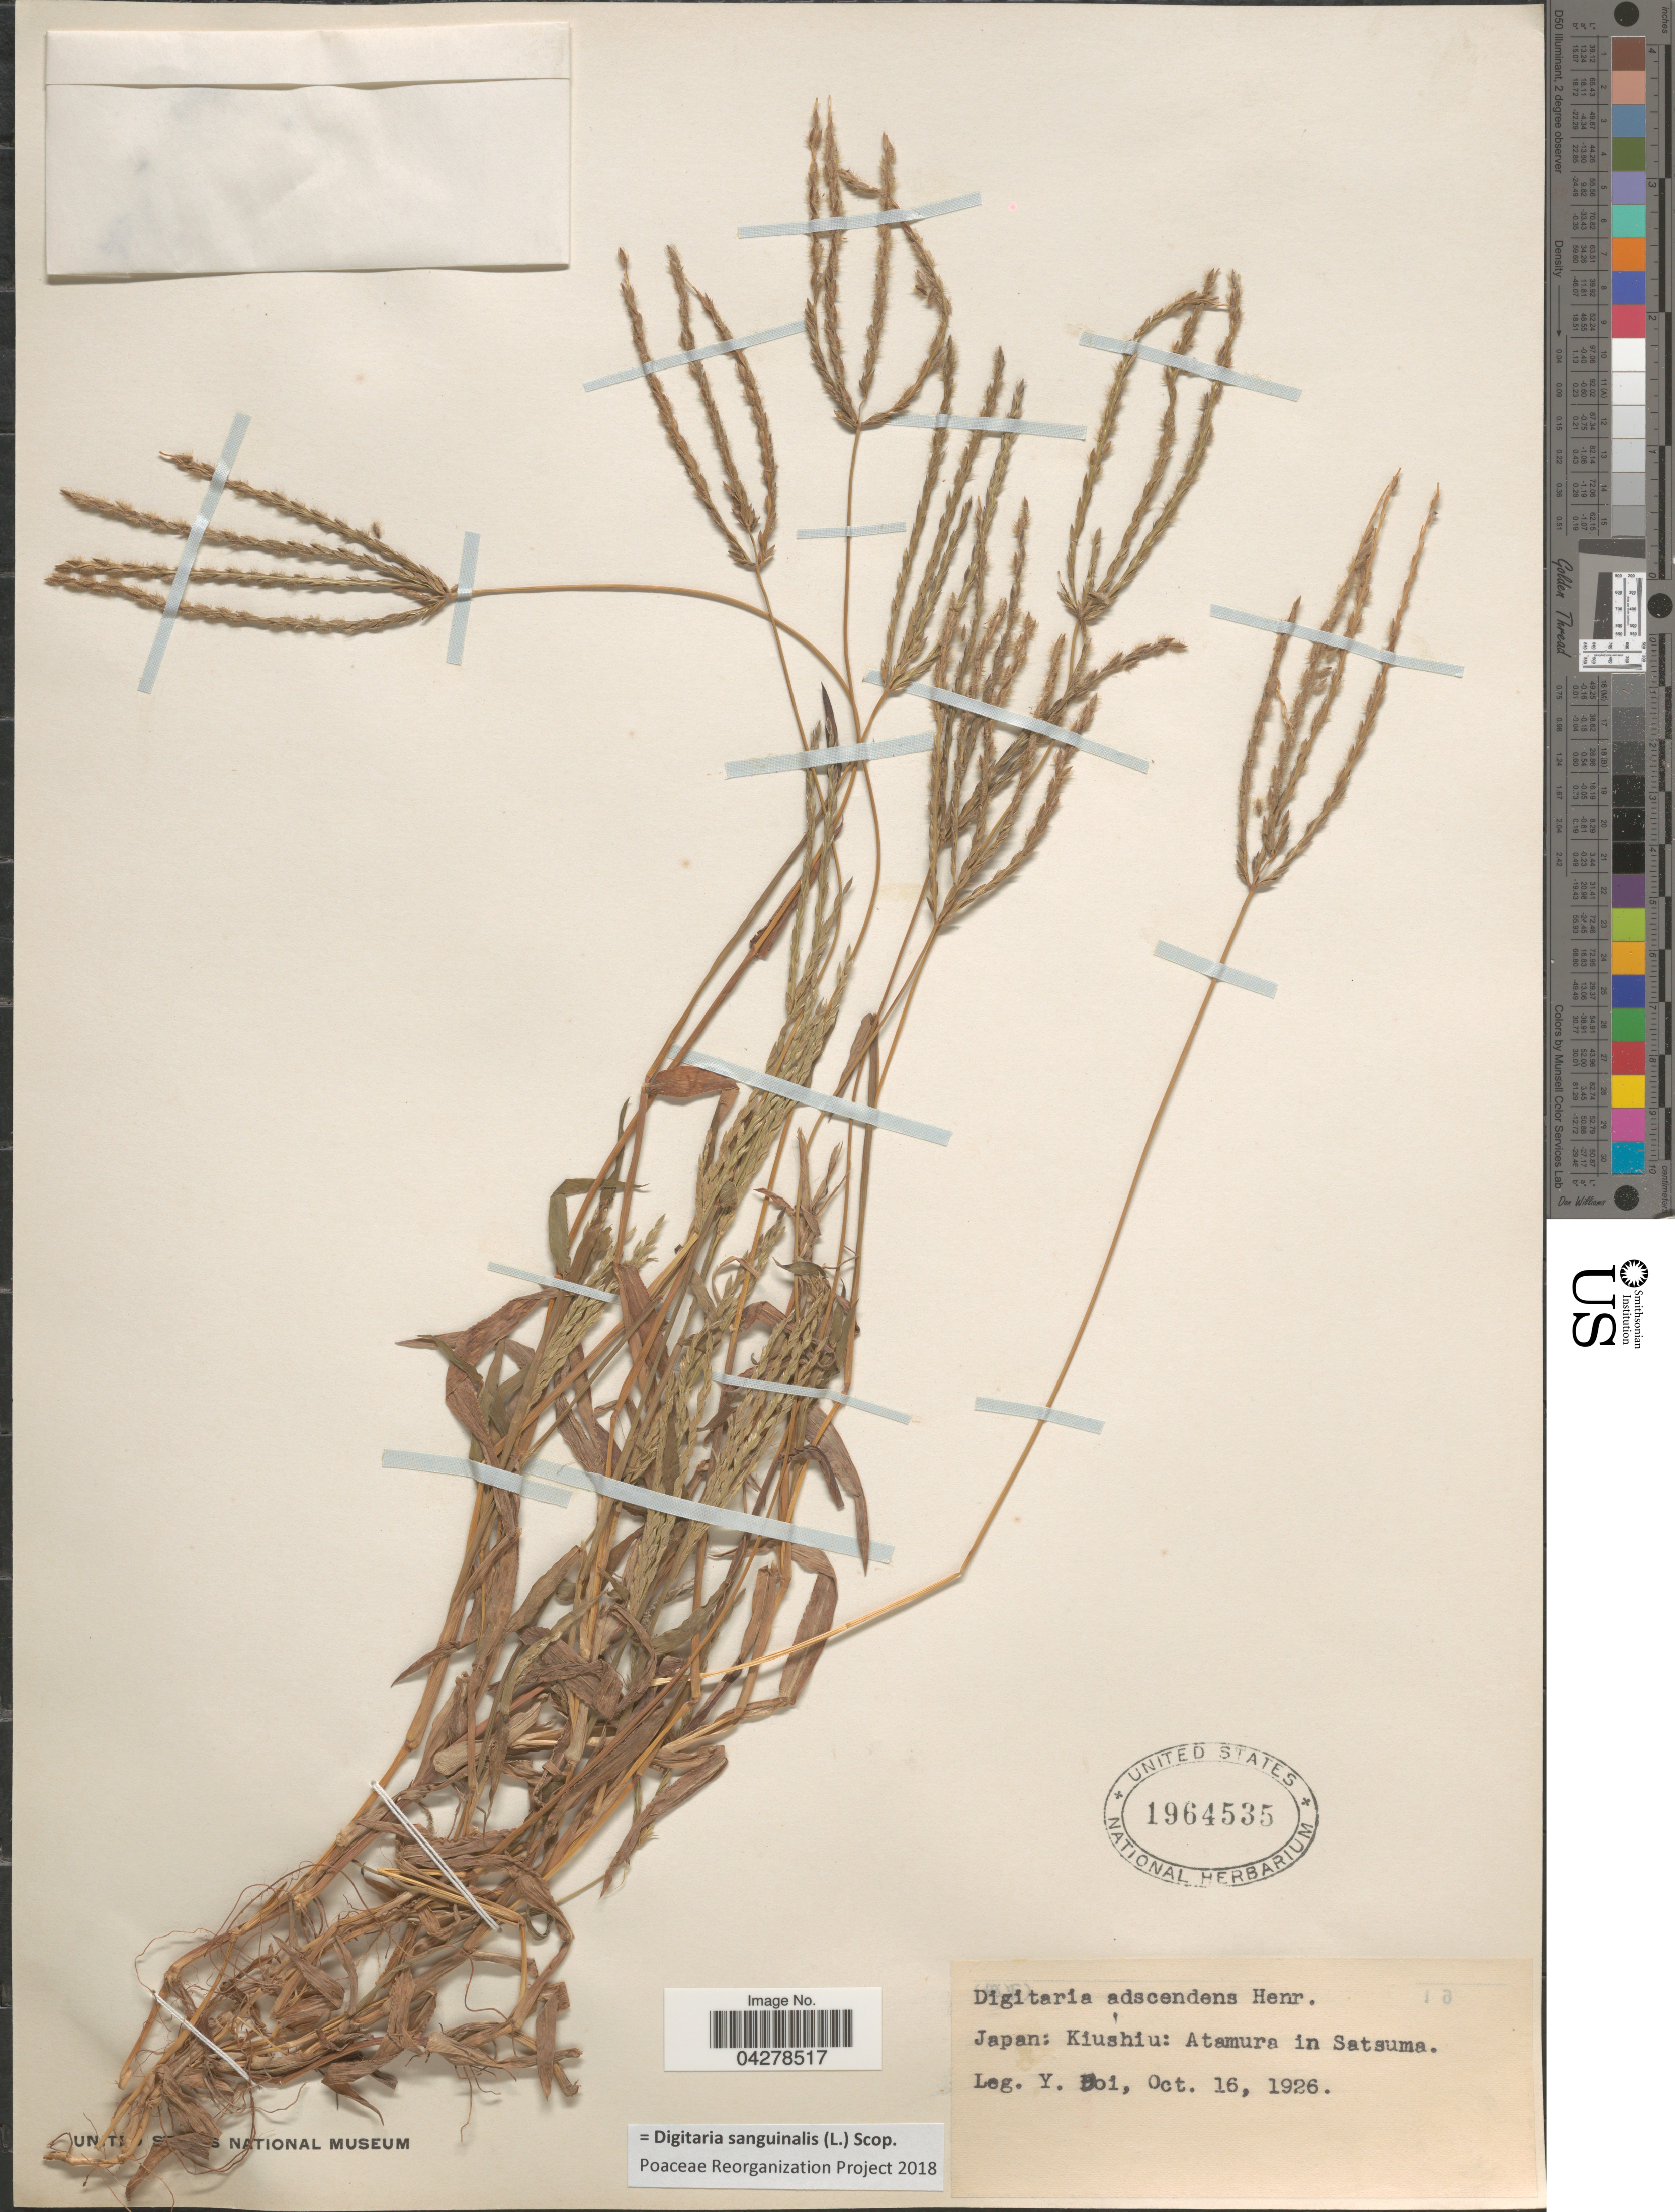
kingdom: Plantae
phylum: Tracheophyta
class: Liliopsida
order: Poales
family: Poaceae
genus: Digitaria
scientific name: Digitaria sanguinalis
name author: (L.) Scop.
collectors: Y. Doi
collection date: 1926-10-16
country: Japan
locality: Kiushiu: Atamura in Satsuma.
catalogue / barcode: US 1964535